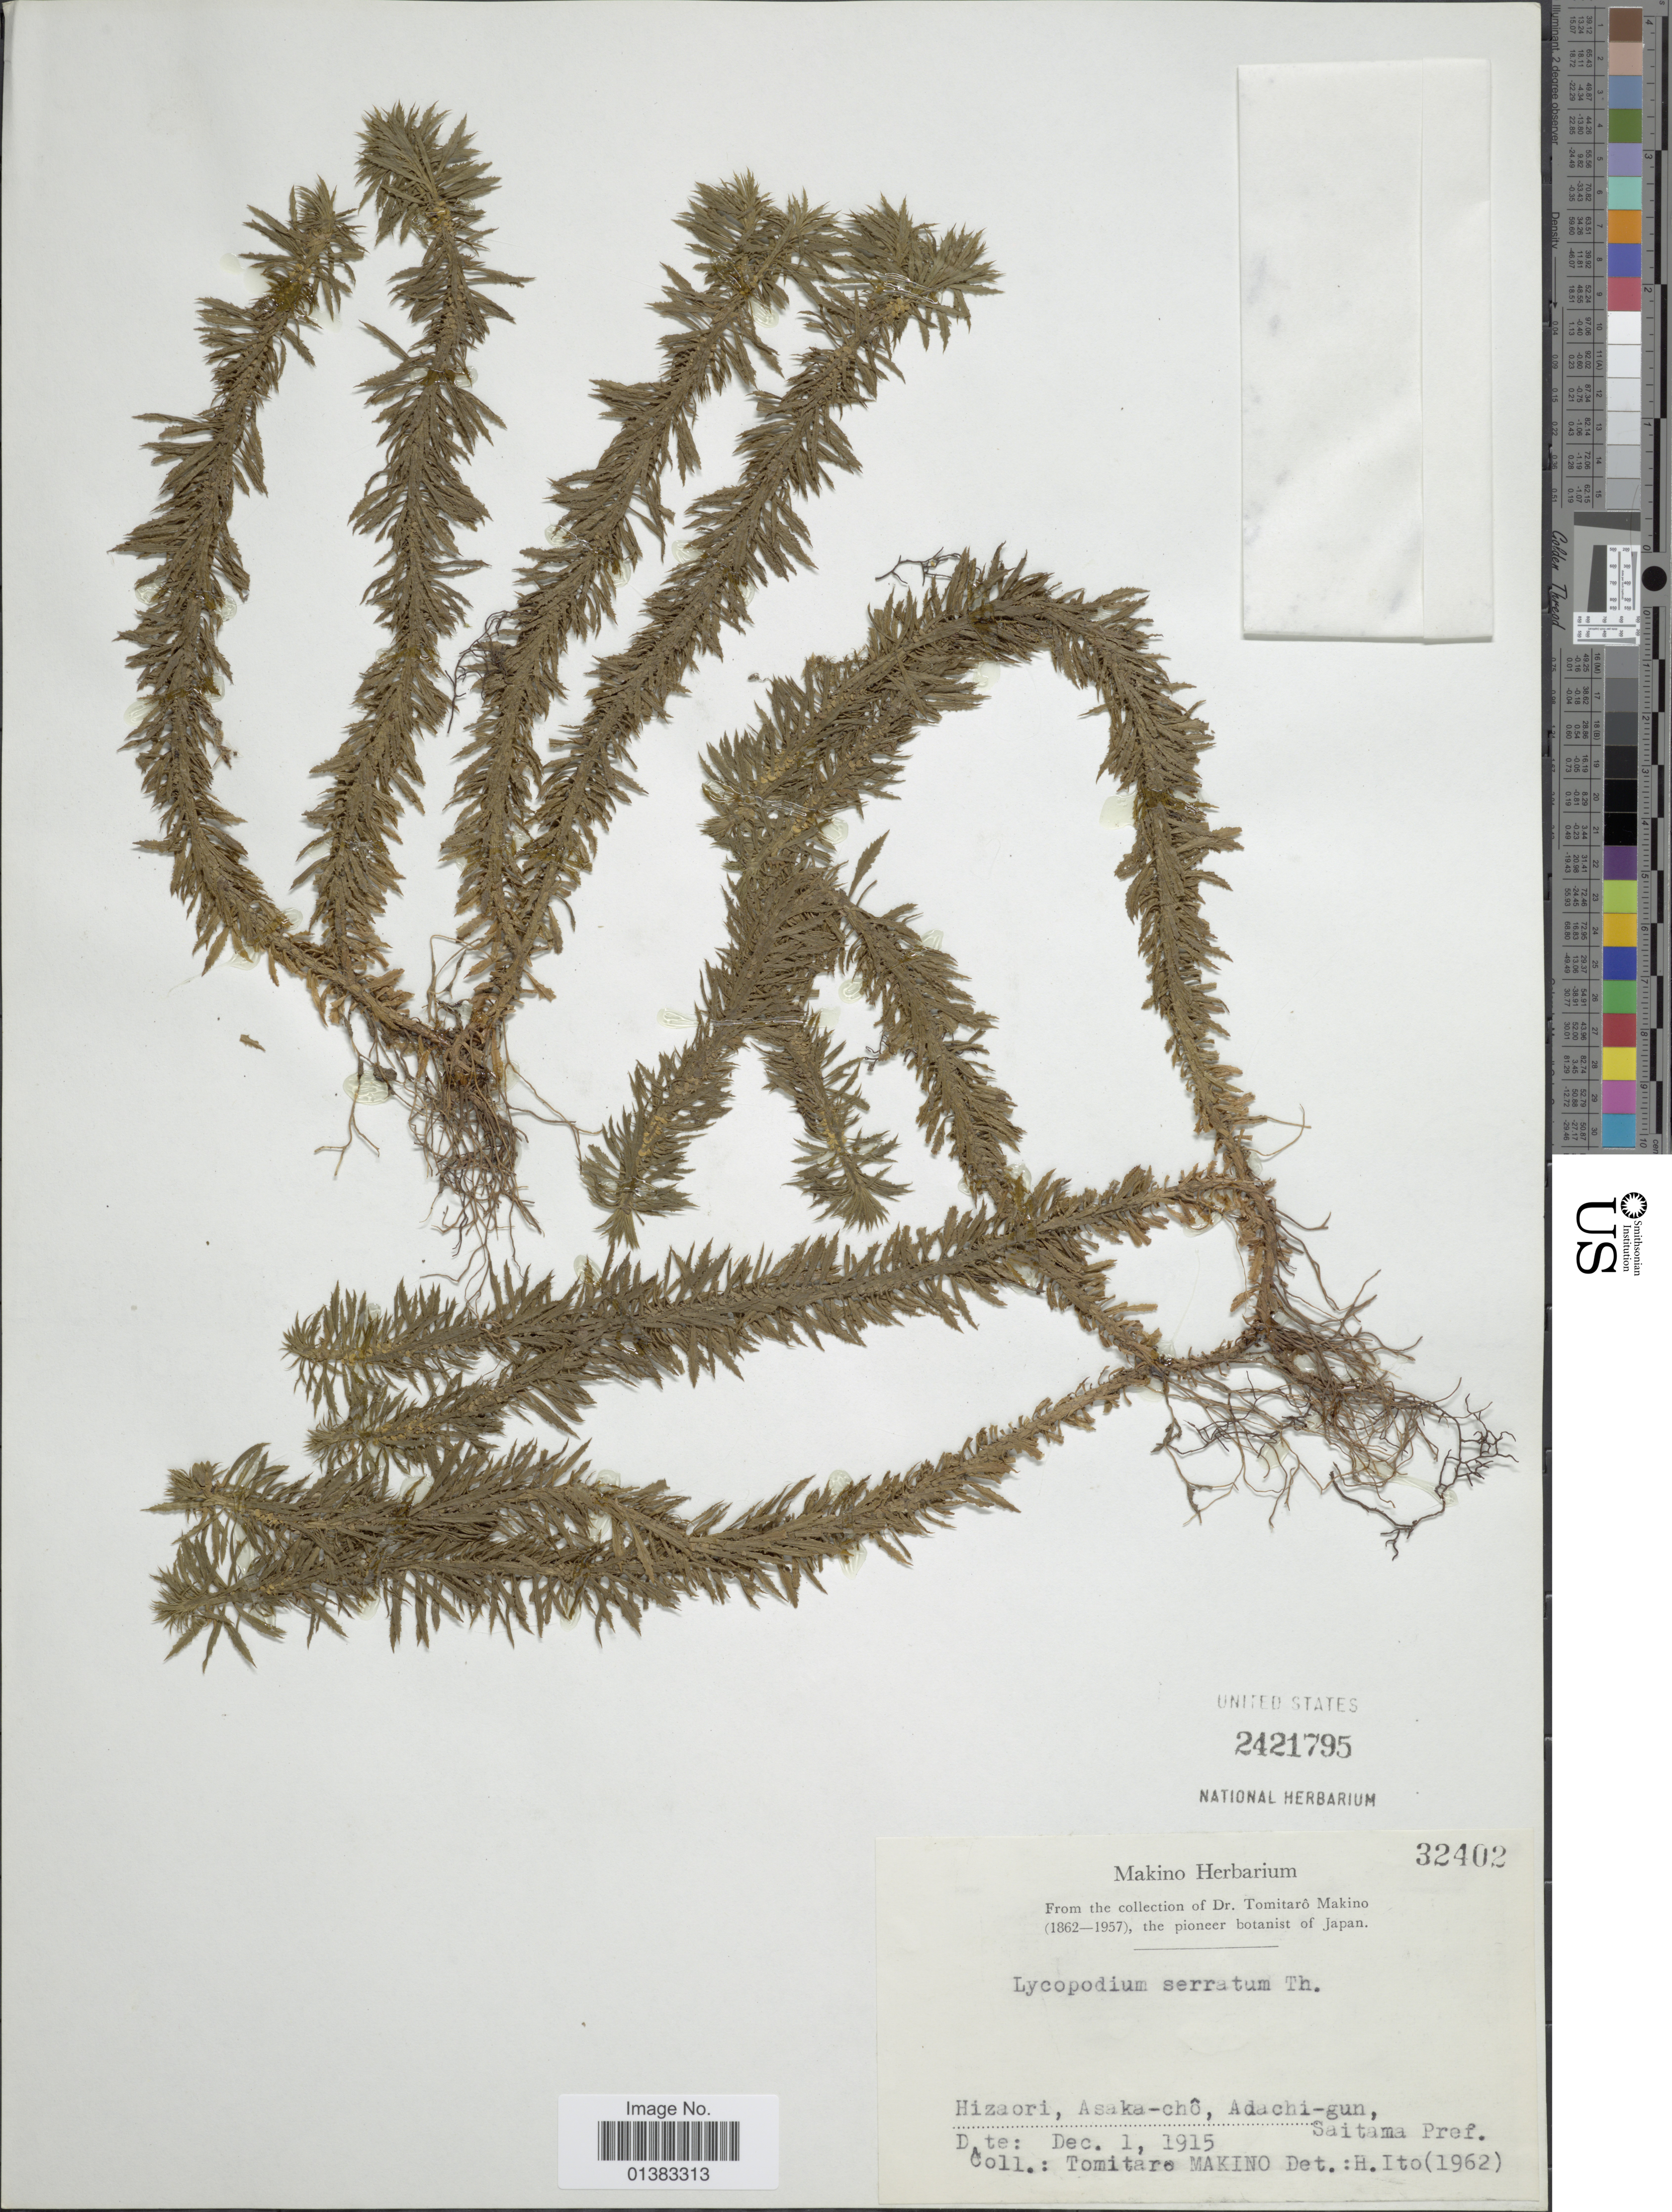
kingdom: Plantae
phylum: Tracheophyta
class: Lycopodiopsida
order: Lycopodiales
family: Lycopodiaceae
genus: Huperzia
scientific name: Huperzia serrata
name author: (Thunb.) Trevis.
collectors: T. Makino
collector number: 32402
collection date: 1915-12-01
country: Japan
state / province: Saitama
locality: Hizaori, Asaka-chô, Adachi-gun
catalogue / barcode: US 2421795